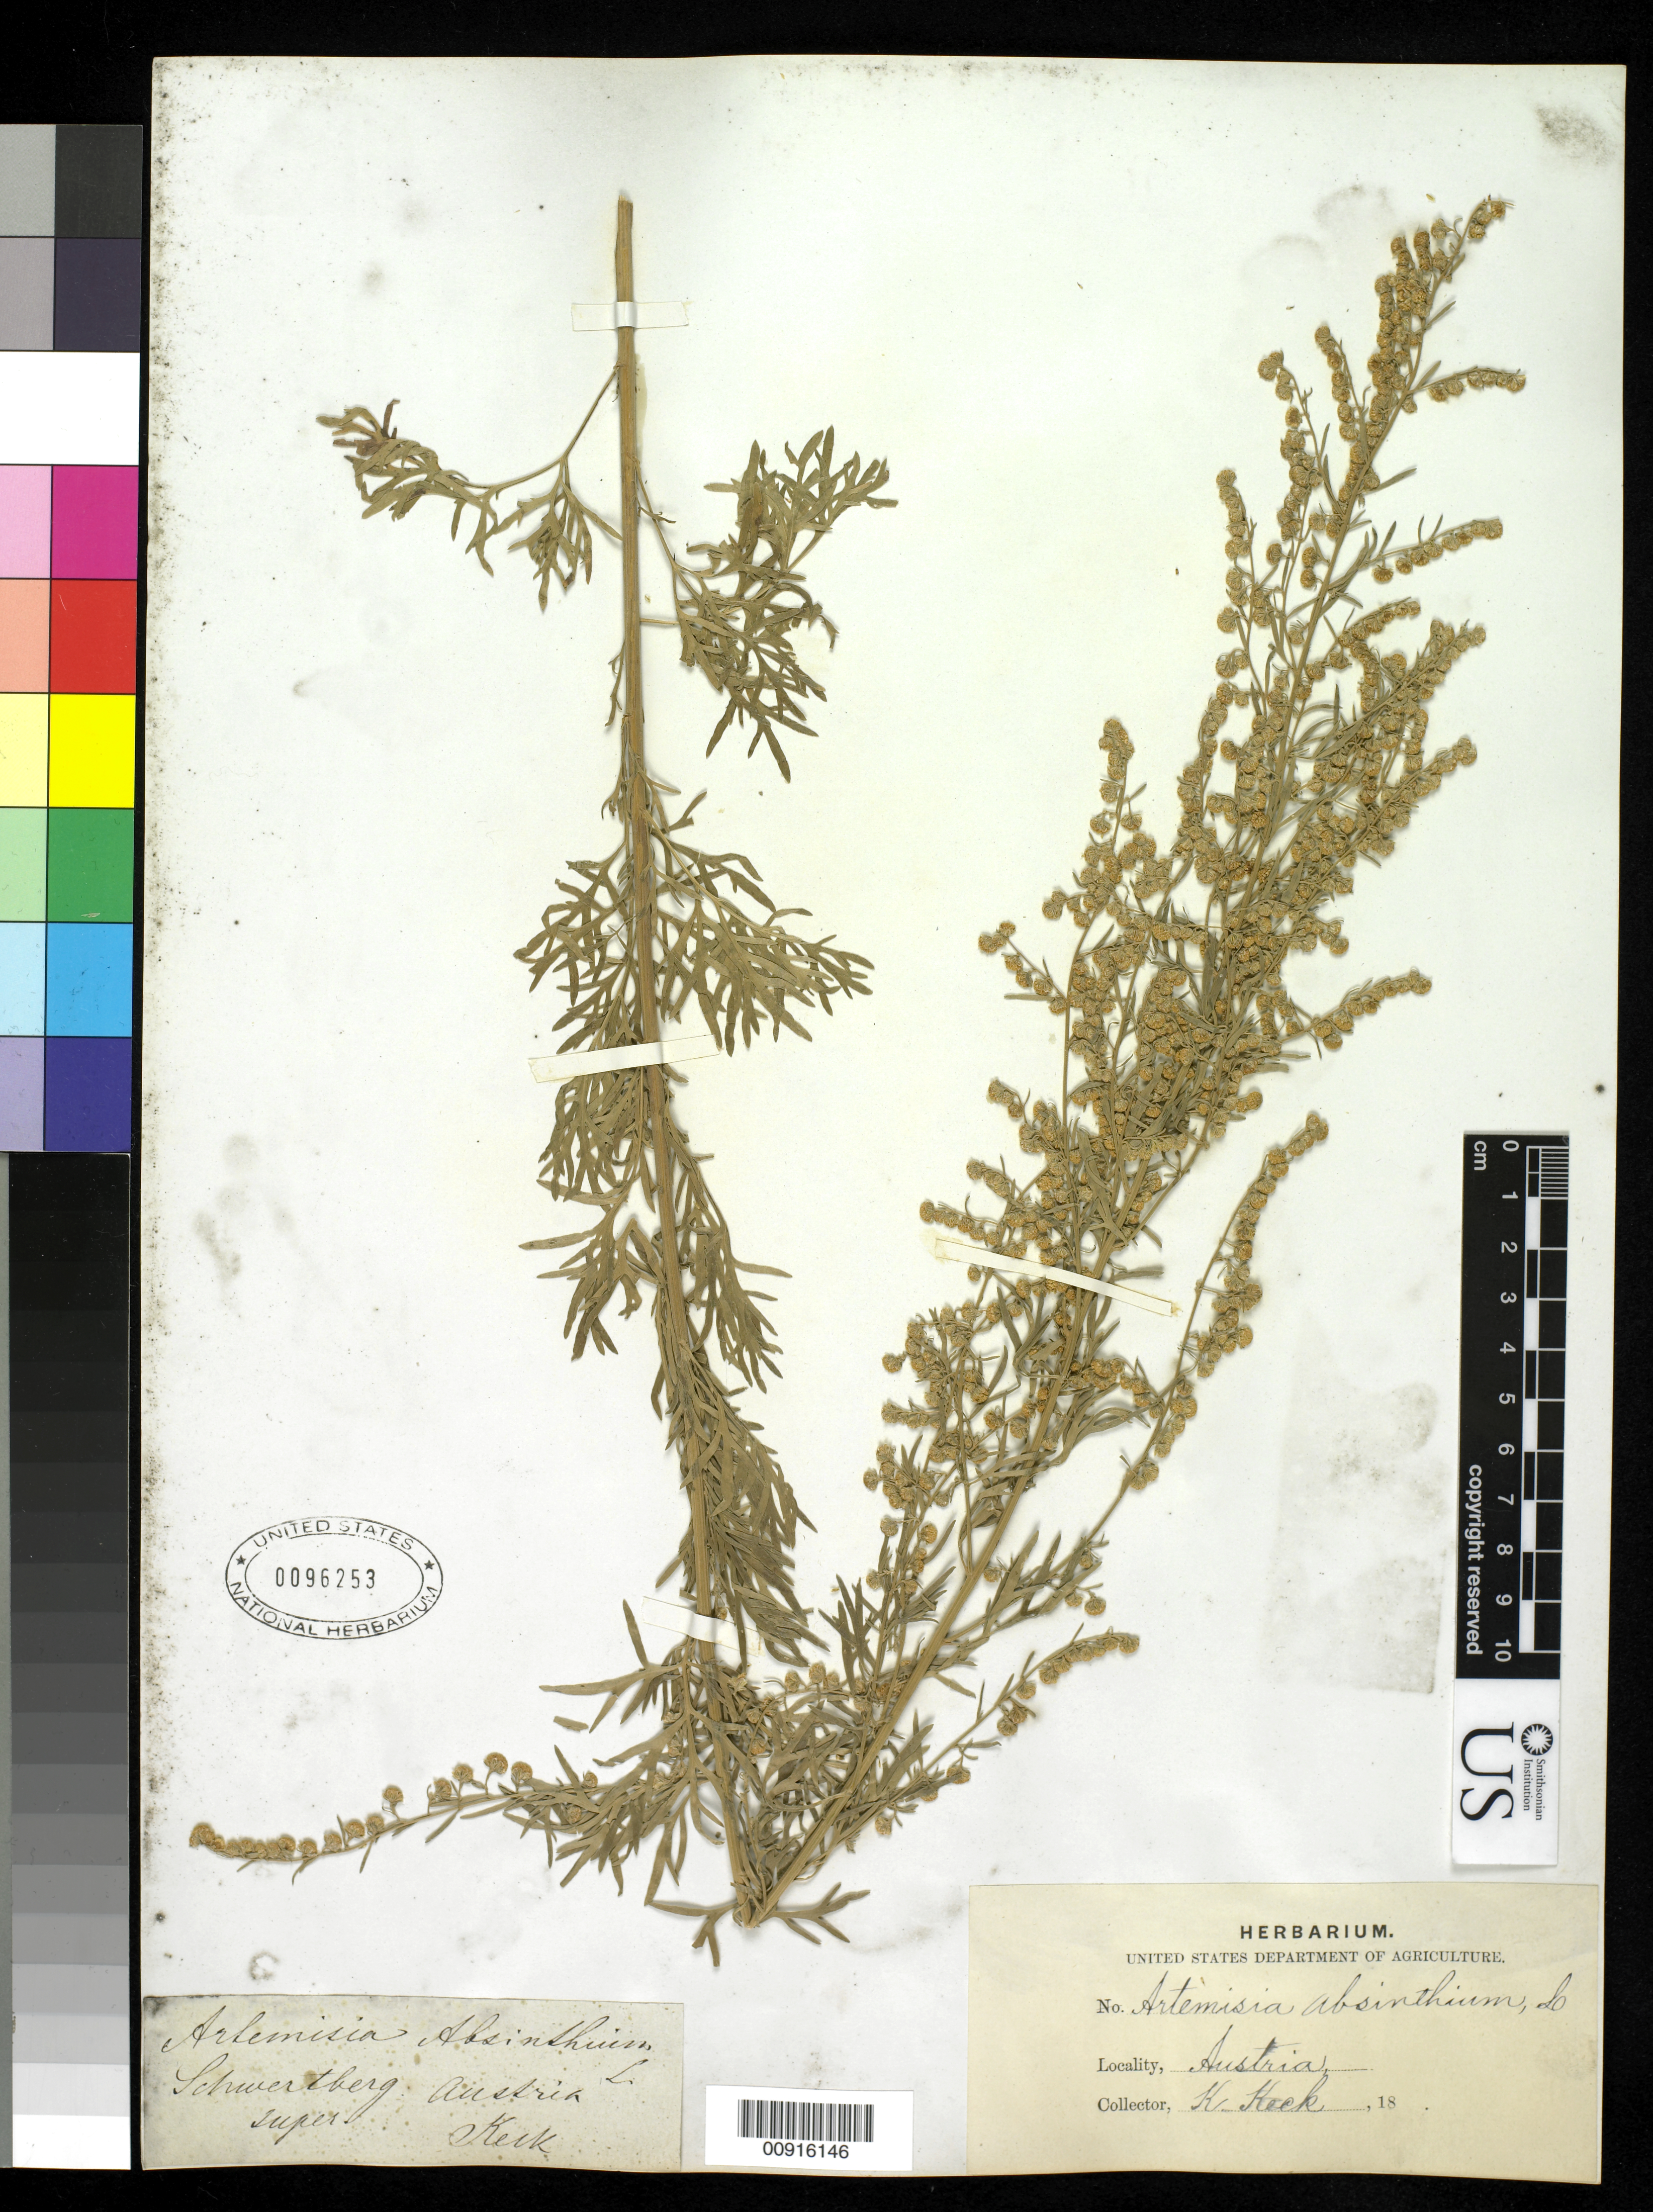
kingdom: Plantae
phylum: Tracheophyta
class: Magnoliopsida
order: Asterales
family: Asteraceae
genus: Artemisia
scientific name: Artemisia absinthium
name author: L.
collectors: K. Keck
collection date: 1800/1899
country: Austria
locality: Schwertberg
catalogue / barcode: US 96253